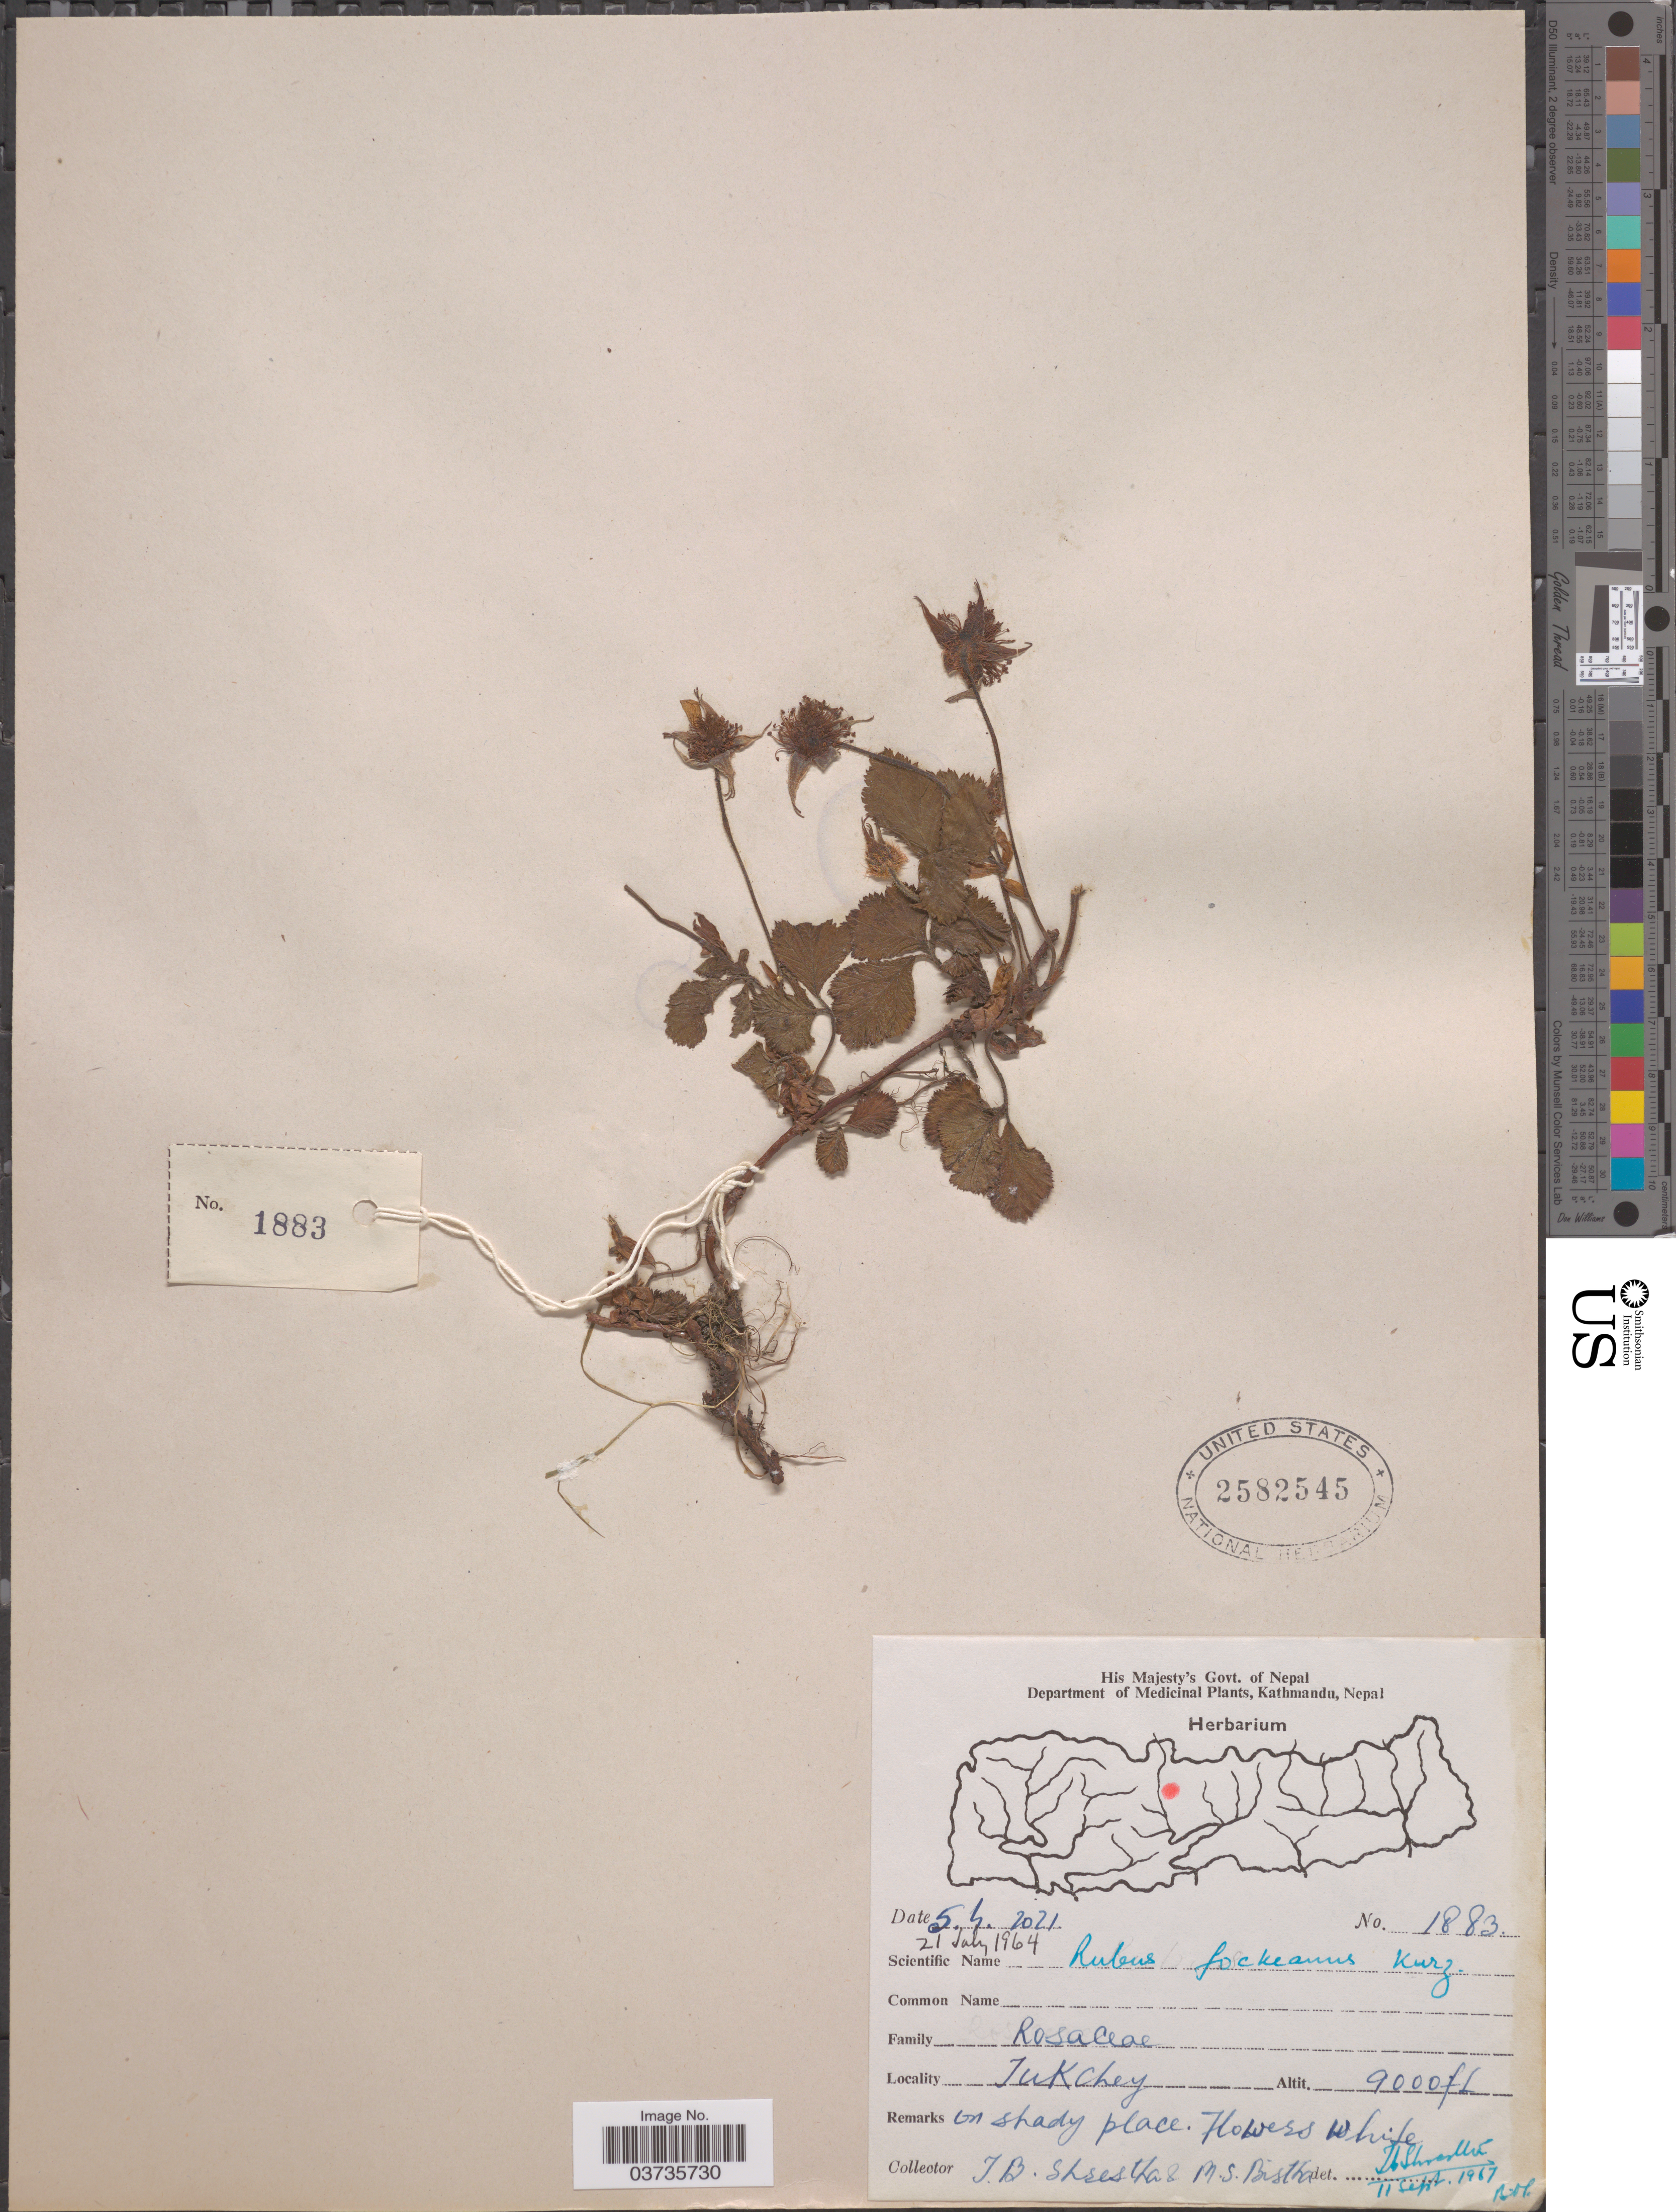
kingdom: Plantae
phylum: Tracheophyta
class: Magnoliopsida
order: Rosales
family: Rosaceae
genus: Rubus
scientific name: Rubus fockeanus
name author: Kurz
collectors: T. B. Shrestha & M. Bistha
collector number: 1883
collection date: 1964-07-21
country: Nepal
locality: Tuckchey.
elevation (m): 2743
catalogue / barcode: US 2582545